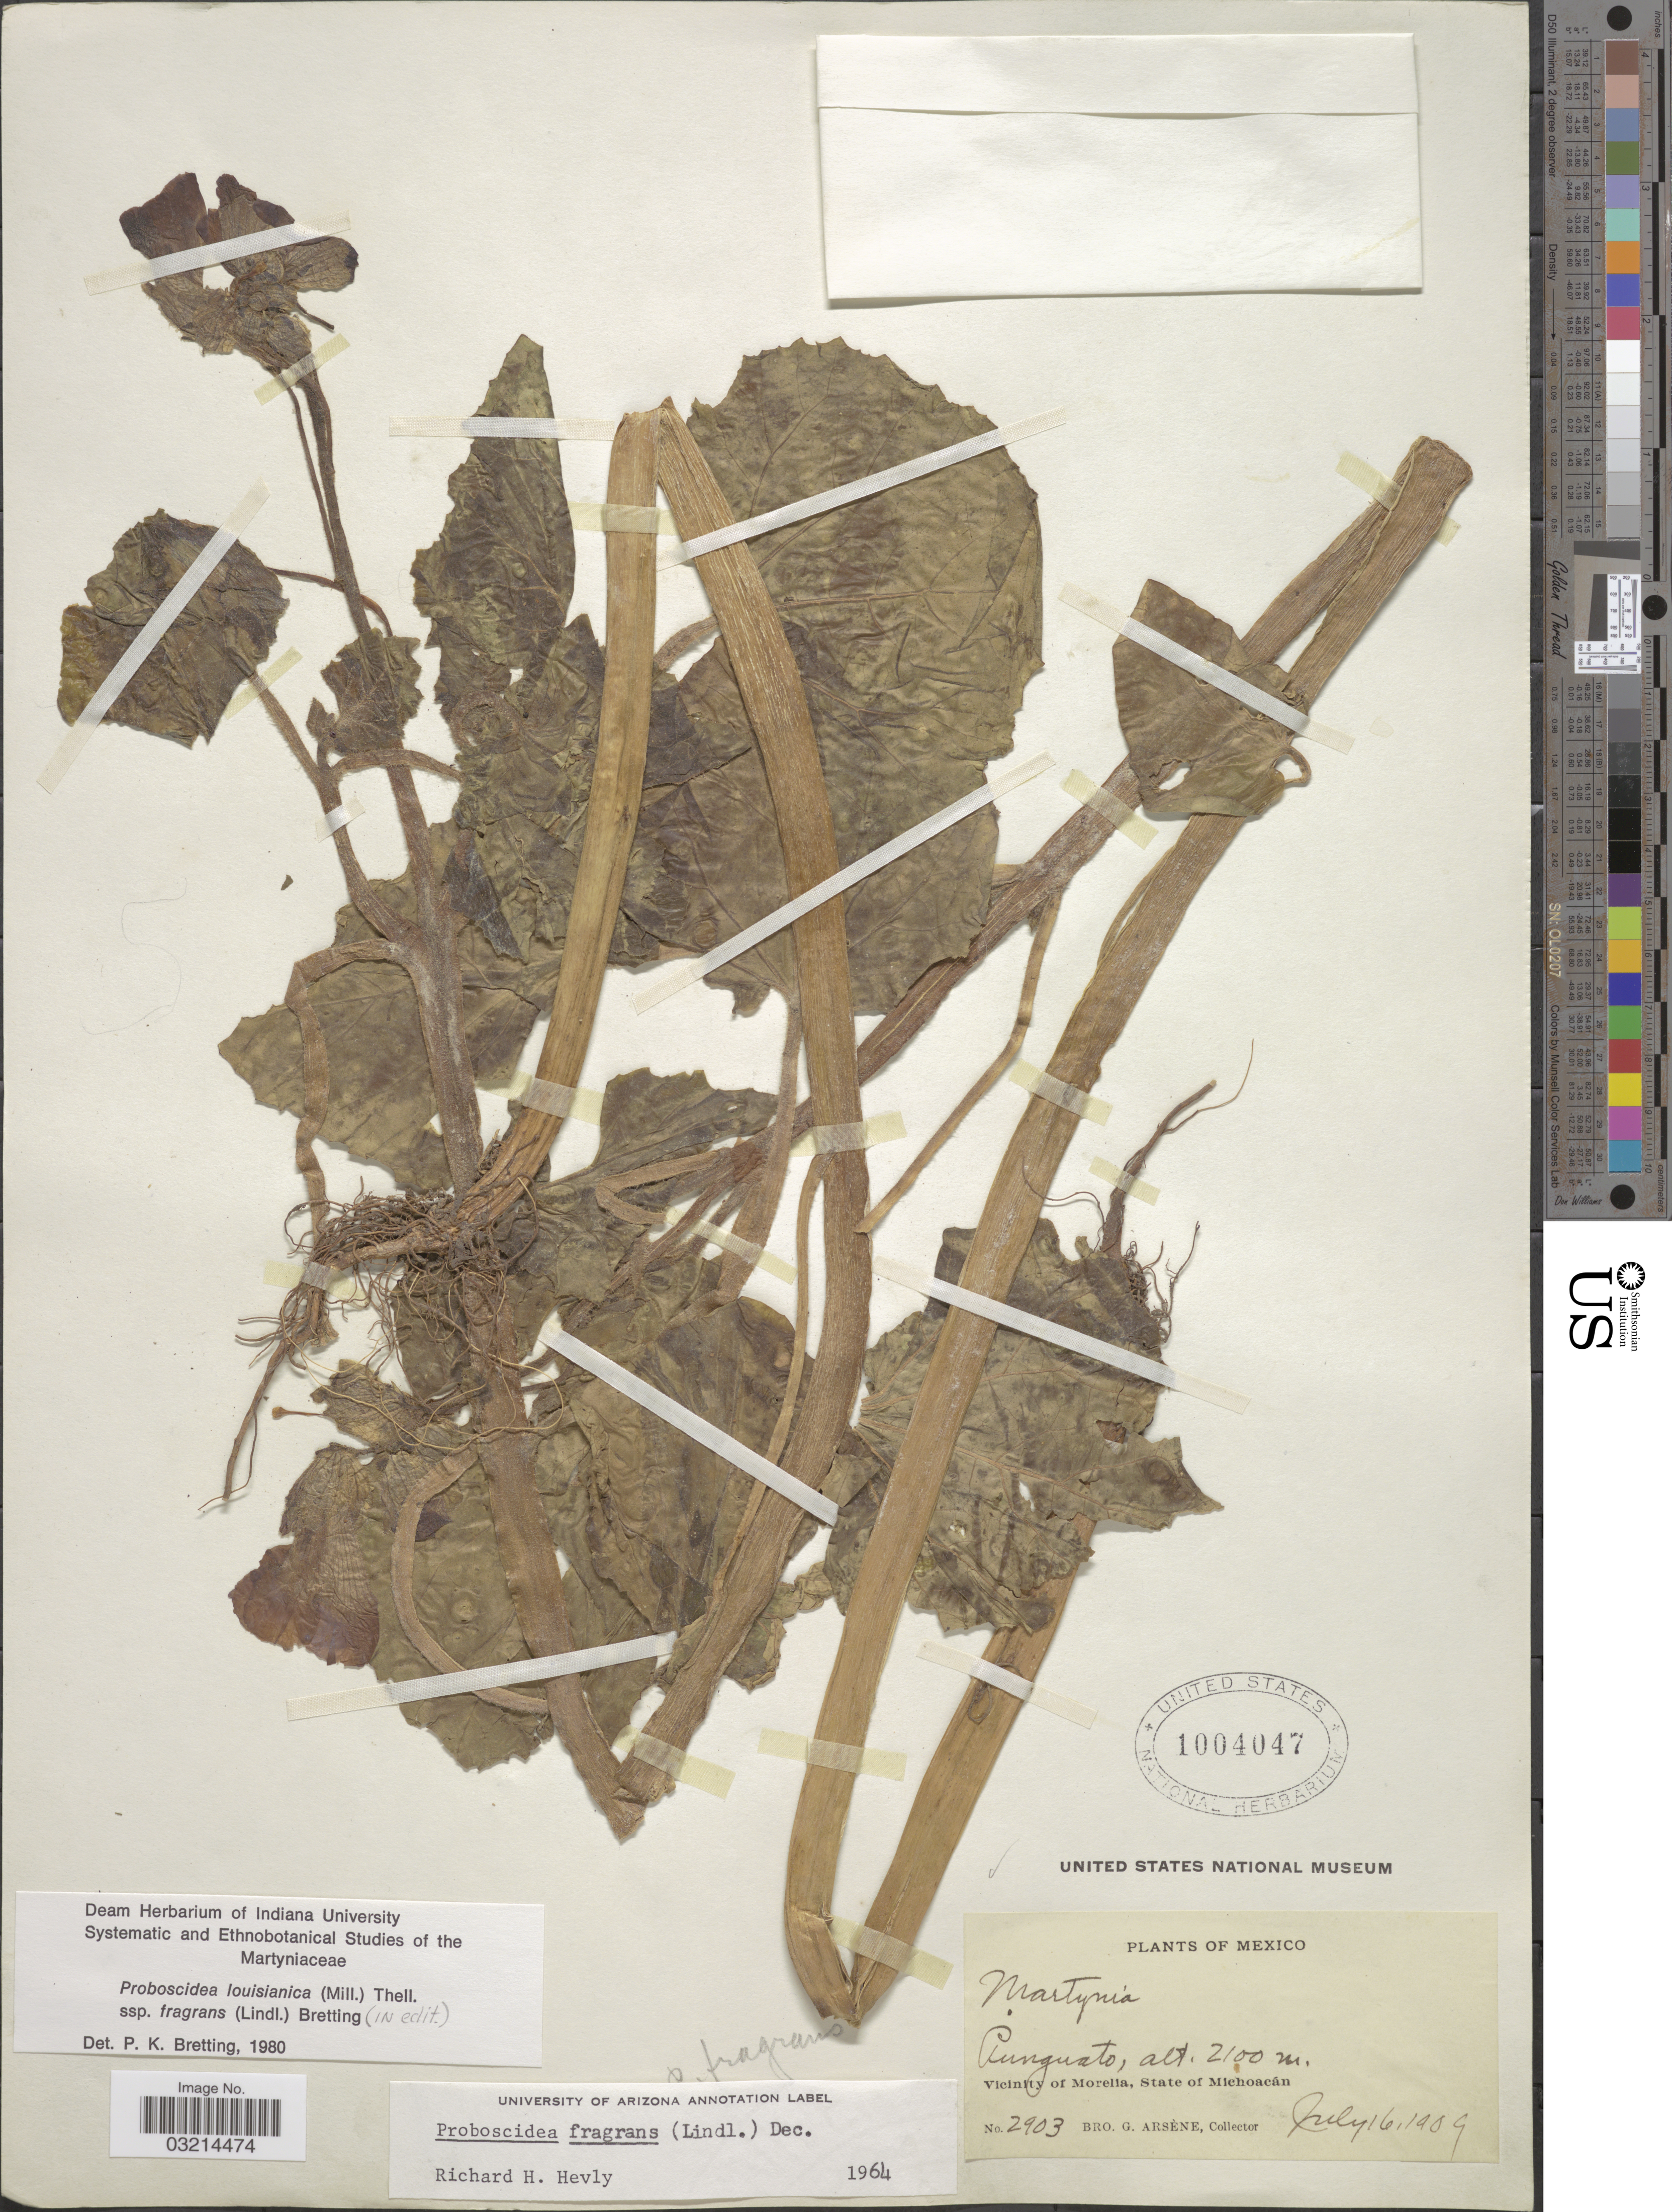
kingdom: Plantae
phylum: Tracheophyta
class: Magnoliopsida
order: Lamiales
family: Martyniaceae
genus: Proboscidea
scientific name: Proboscidea louisianica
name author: Thell.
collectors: Bro. G. Arsène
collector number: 2903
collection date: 1909-07-16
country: Mexico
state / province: Michoacán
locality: Punguato, Vicinity of Morelia.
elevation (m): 2100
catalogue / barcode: US 1004047